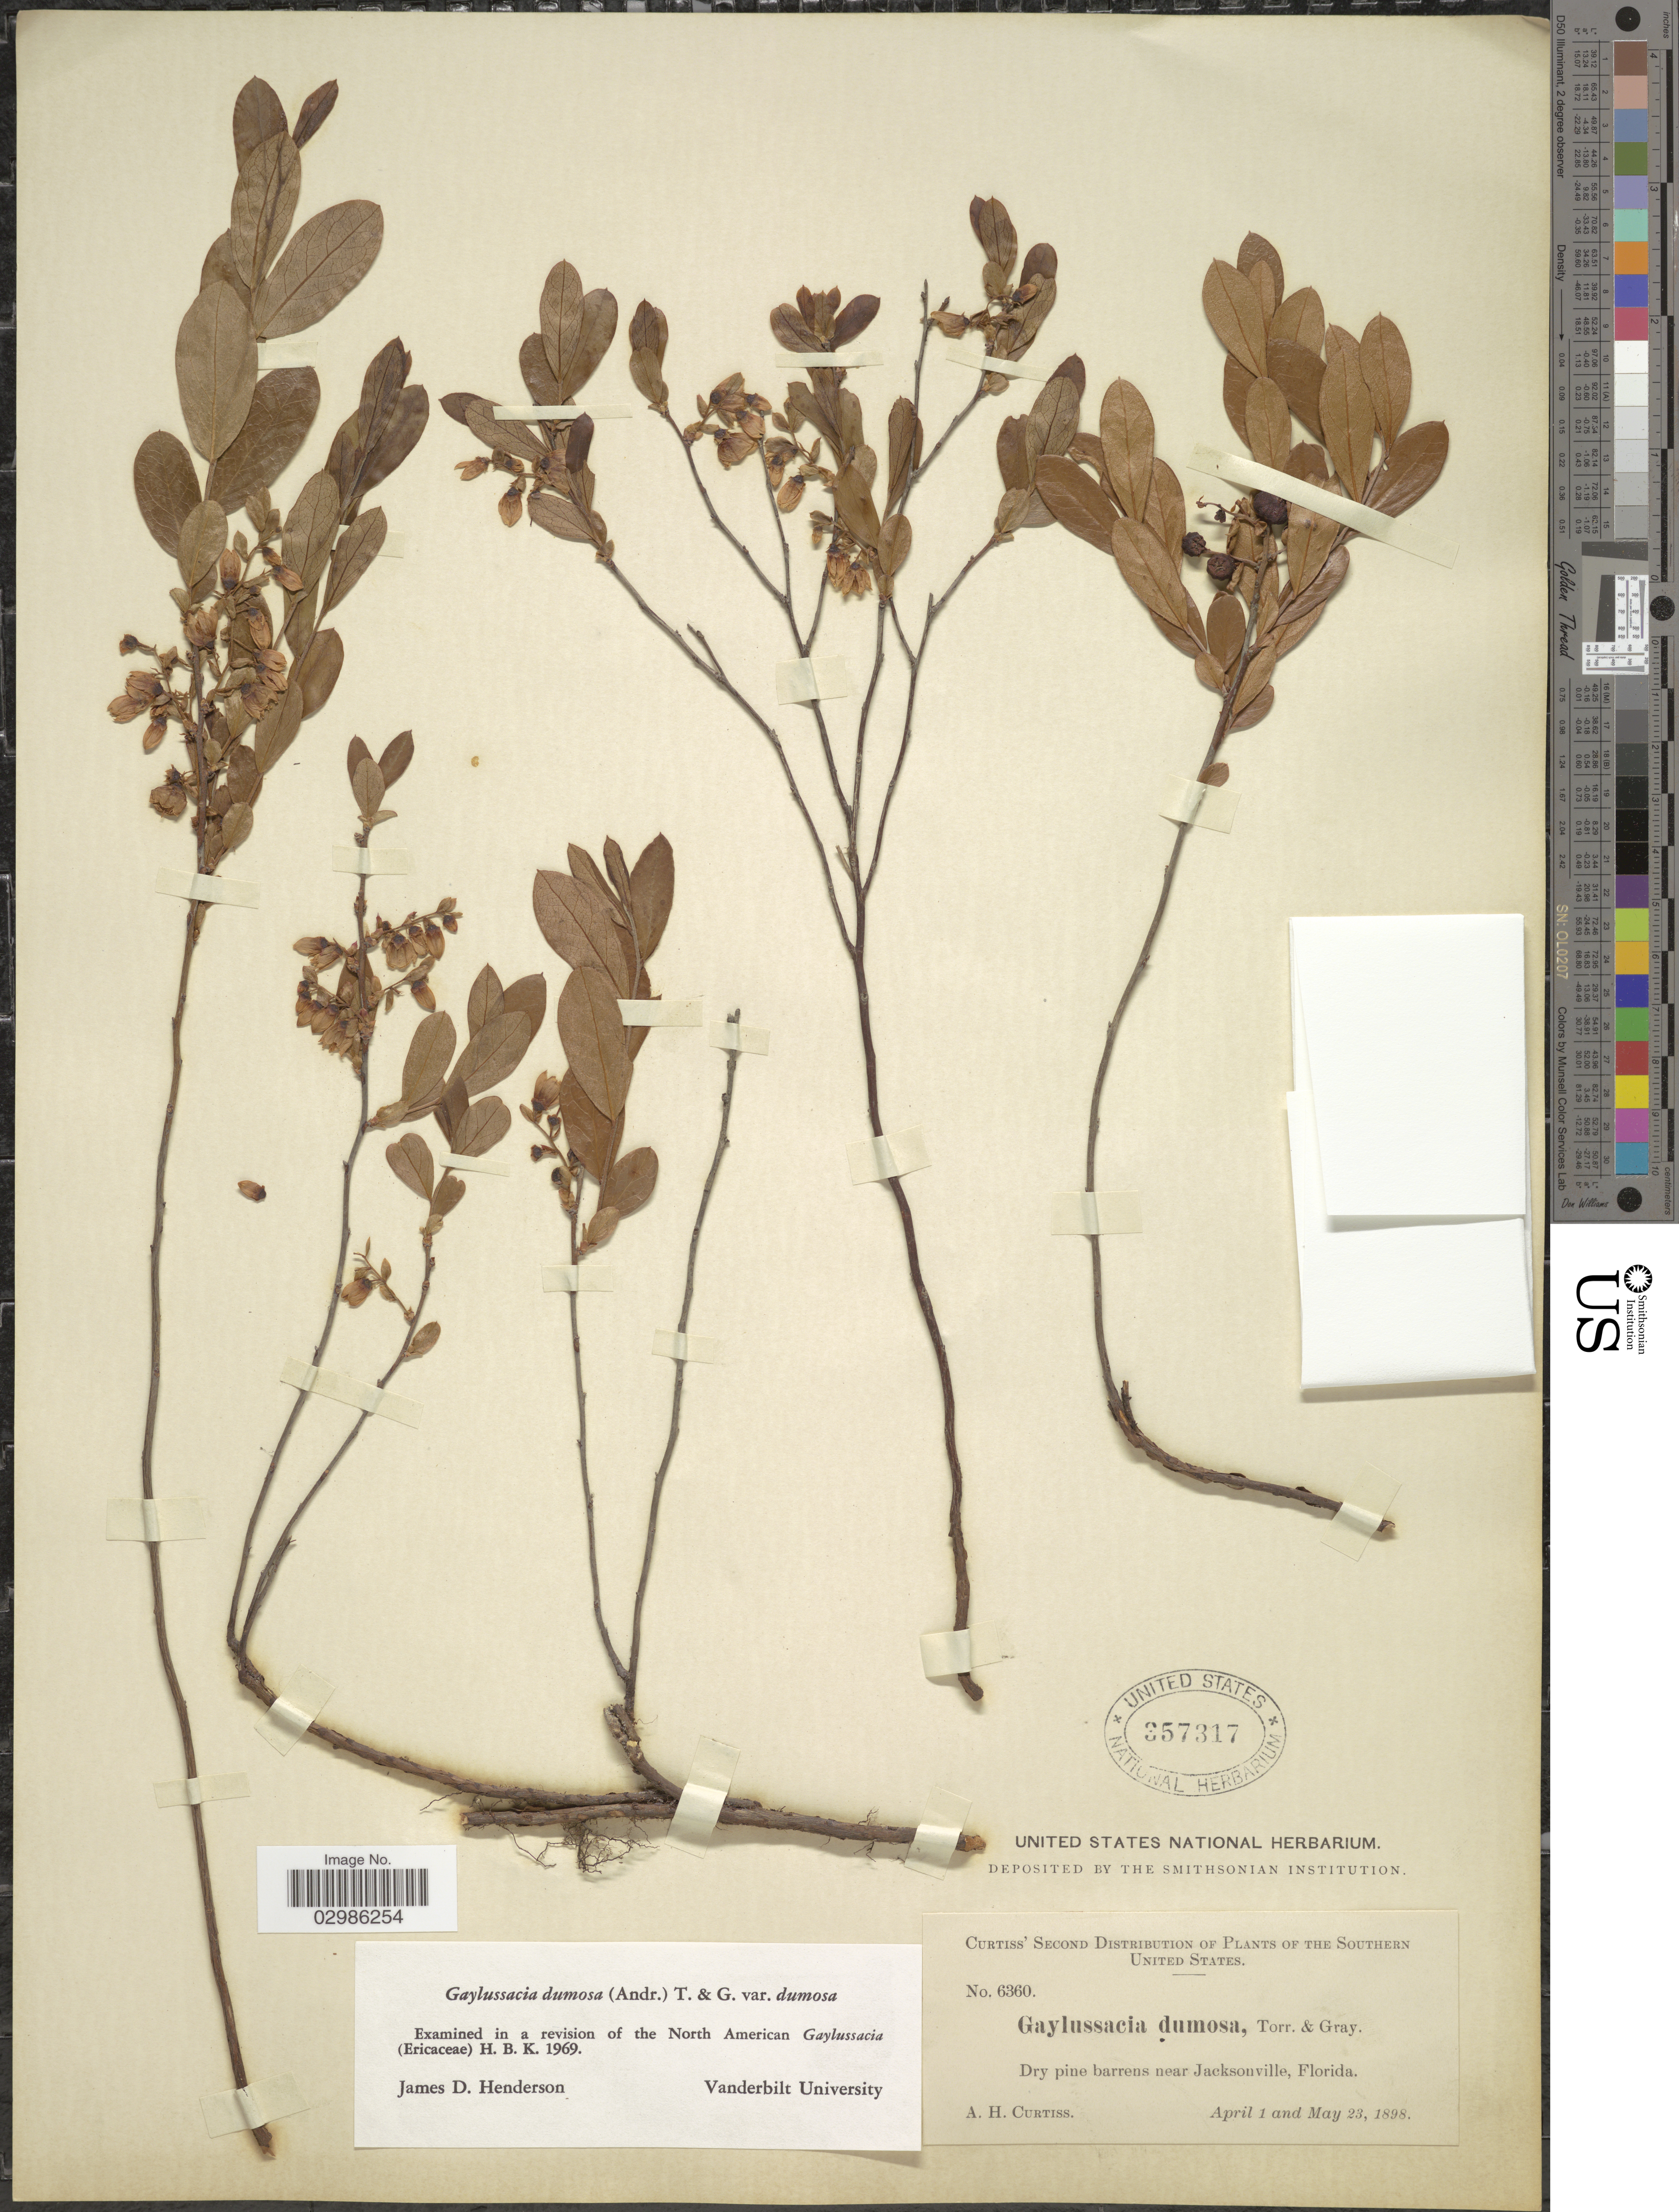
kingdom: Plantae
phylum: Tracheophyta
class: Magnoliopsida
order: Ericales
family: Ericaceae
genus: Gaylussacia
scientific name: Gaylussacia dumosa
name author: (Andrews) Torr. & A. Gray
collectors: A. H. Curtiss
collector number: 6360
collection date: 1898-04-01/1898-05-23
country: United States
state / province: Florida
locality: The Southern United States, Dry pine barrens near Jacksonville.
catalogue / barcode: US 357317